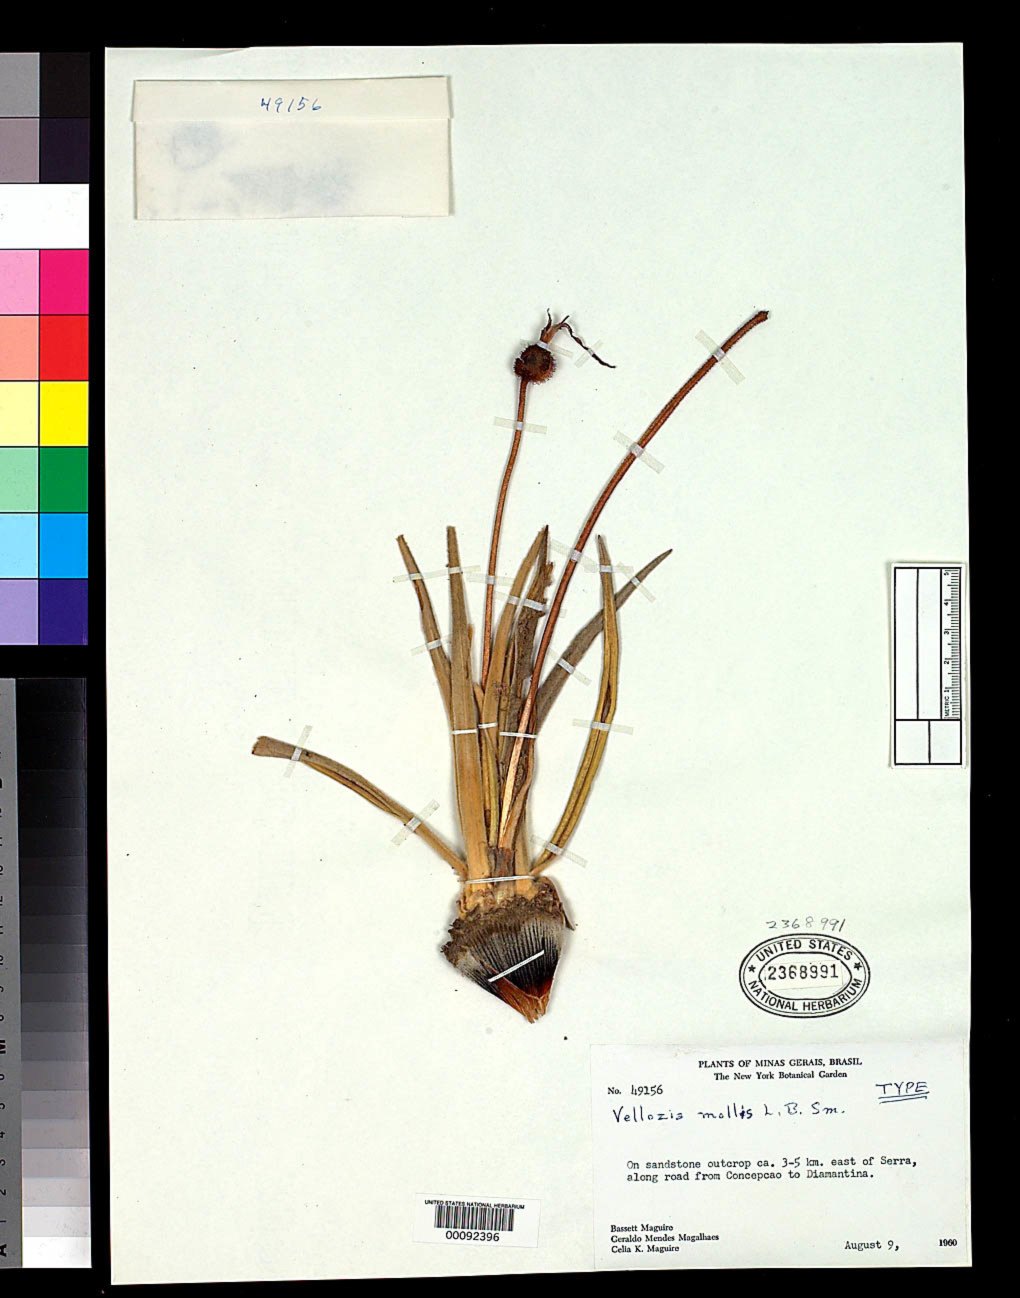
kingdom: Plantae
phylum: Tracheophyta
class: Liliopsida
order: Pandanales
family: Velloziaceae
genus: Vellozia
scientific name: Vellozia mollis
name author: L.B. Sm.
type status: Holotype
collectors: B. Maguire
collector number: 49156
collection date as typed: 09 Aug 1960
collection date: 1960-08-09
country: Brazil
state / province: Minas Gerais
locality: East of Serra along road from Conceicao to Diamantina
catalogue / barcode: US 2368991